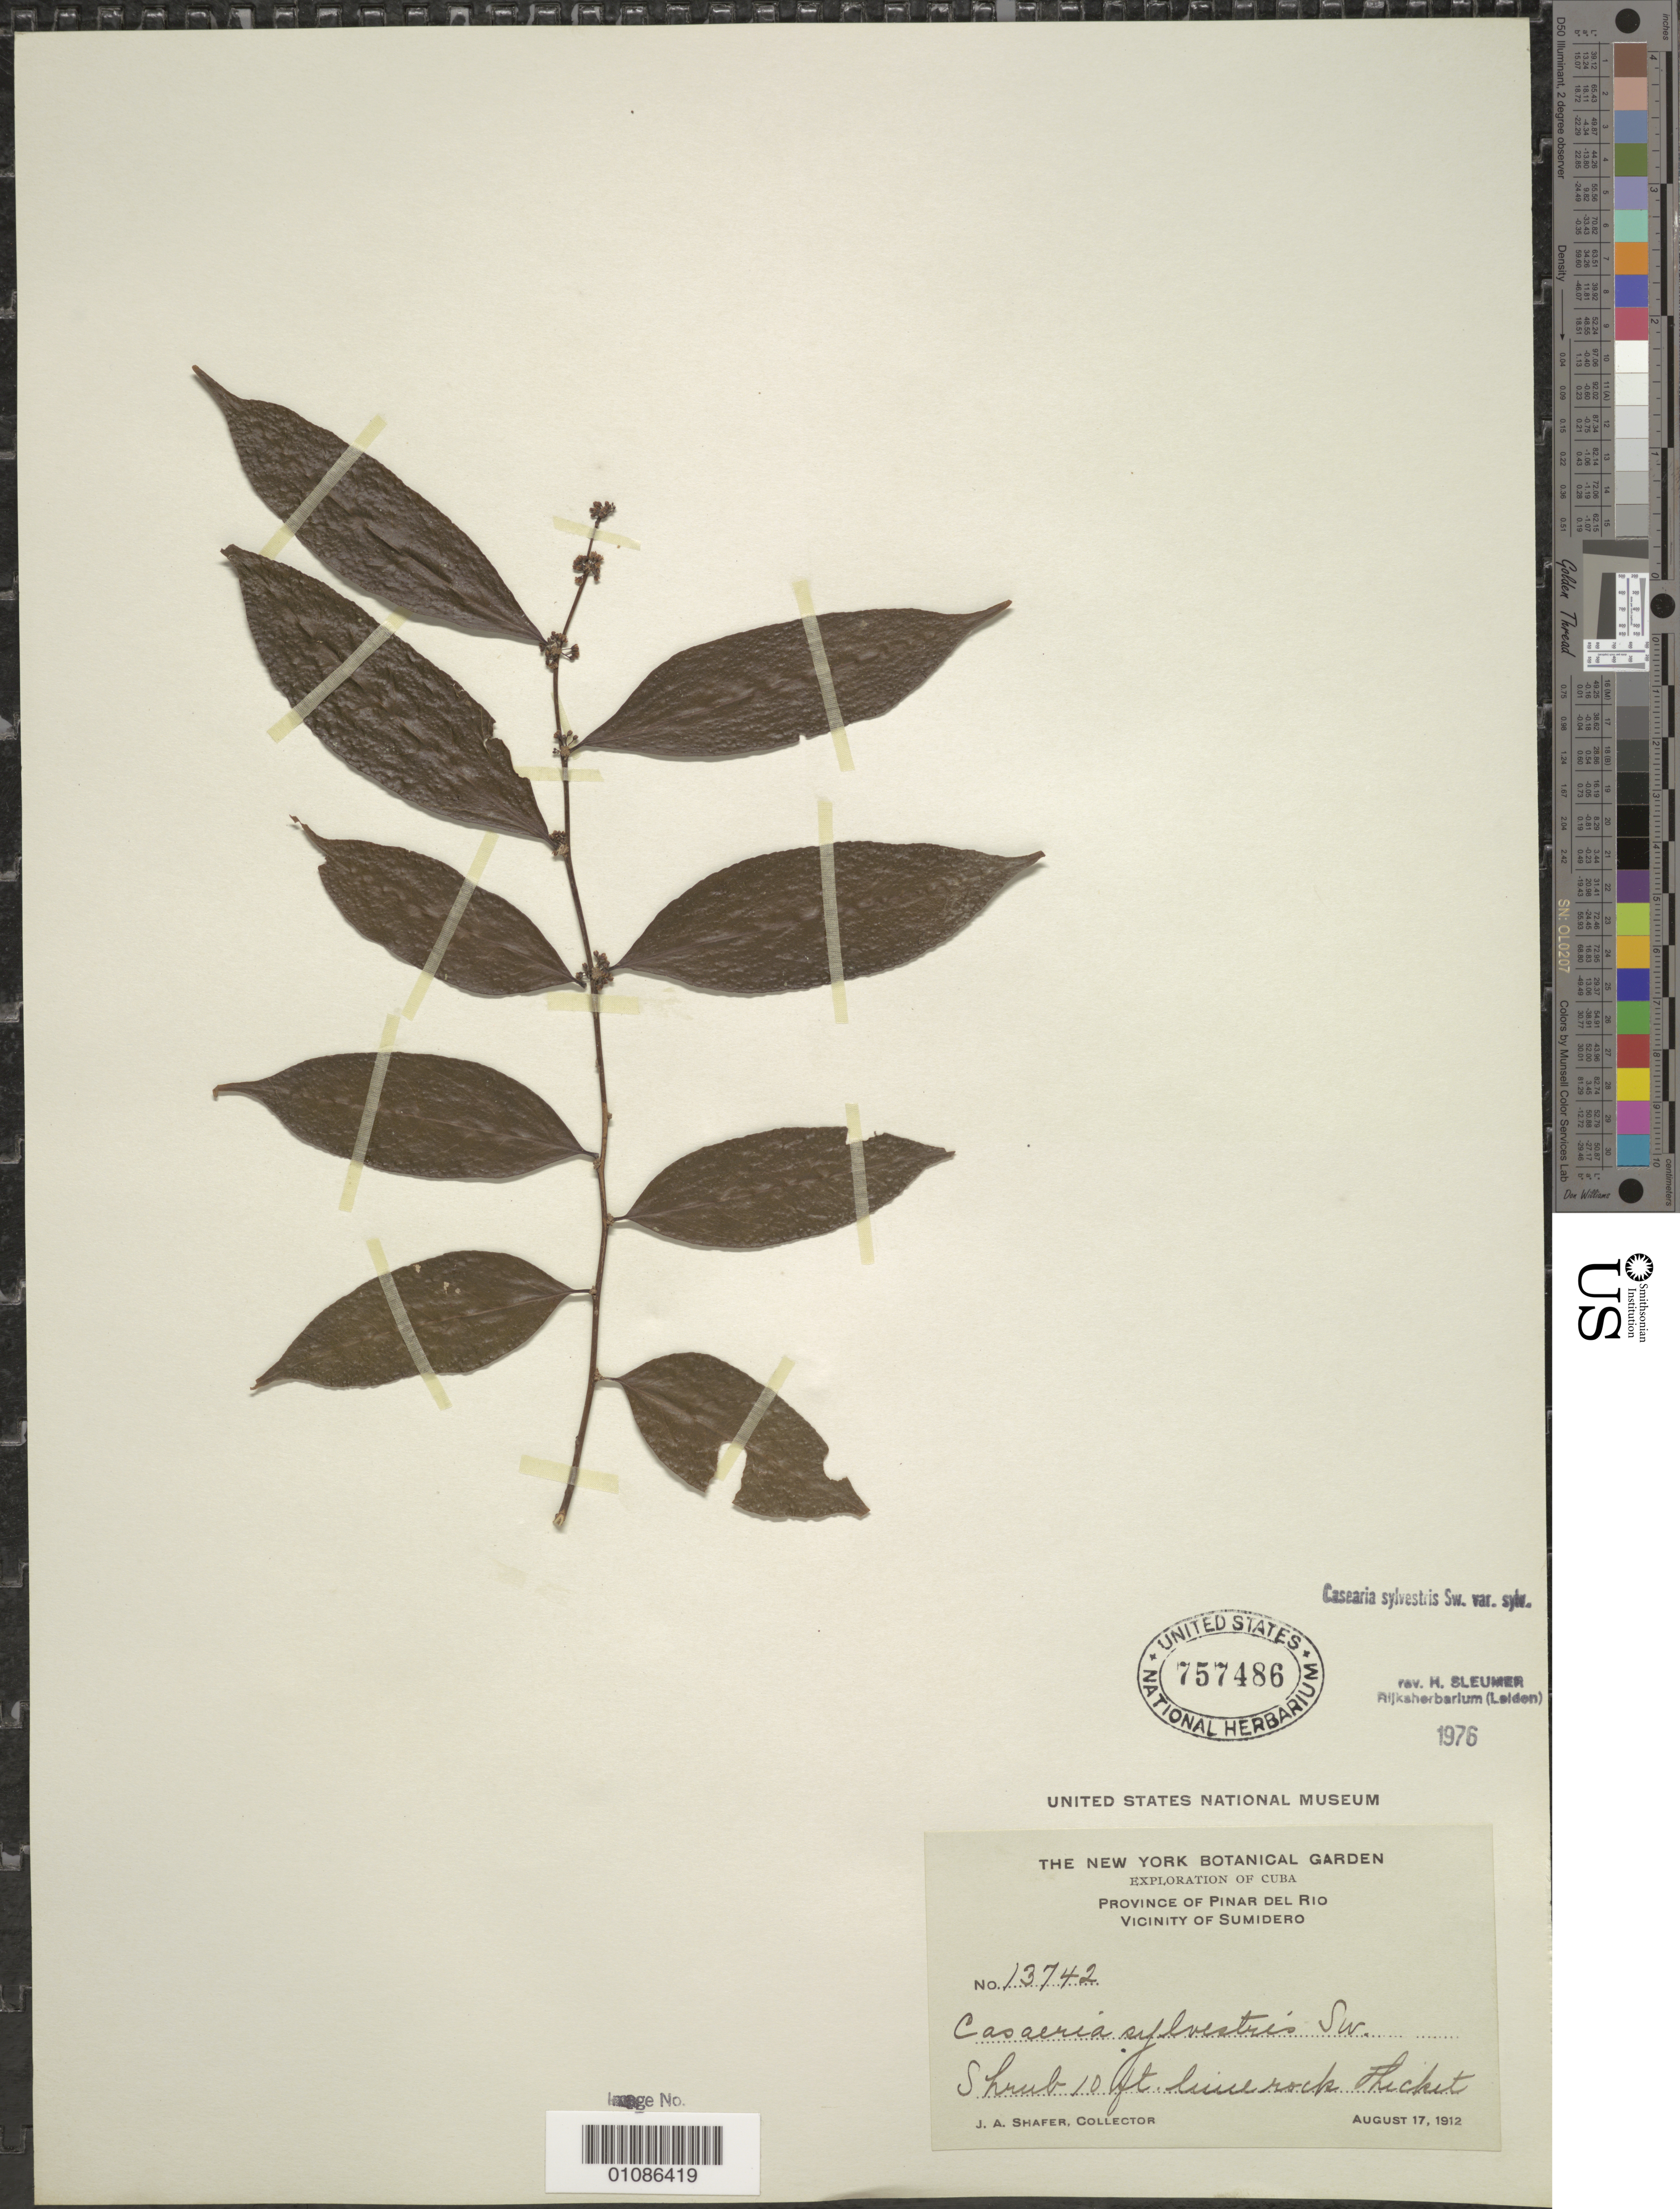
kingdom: Plantae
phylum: Tracheophyta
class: Magnoliopsida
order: Malpighiales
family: Salicaceae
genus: Casearia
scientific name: Casearia sylvestris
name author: Sw.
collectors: J. A. Shafer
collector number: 13742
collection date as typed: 17 Aug 1912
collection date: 1912-08-17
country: Cuba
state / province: Pinar del Rio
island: Cuba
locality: Pinar del Rio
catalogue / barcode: US 757486